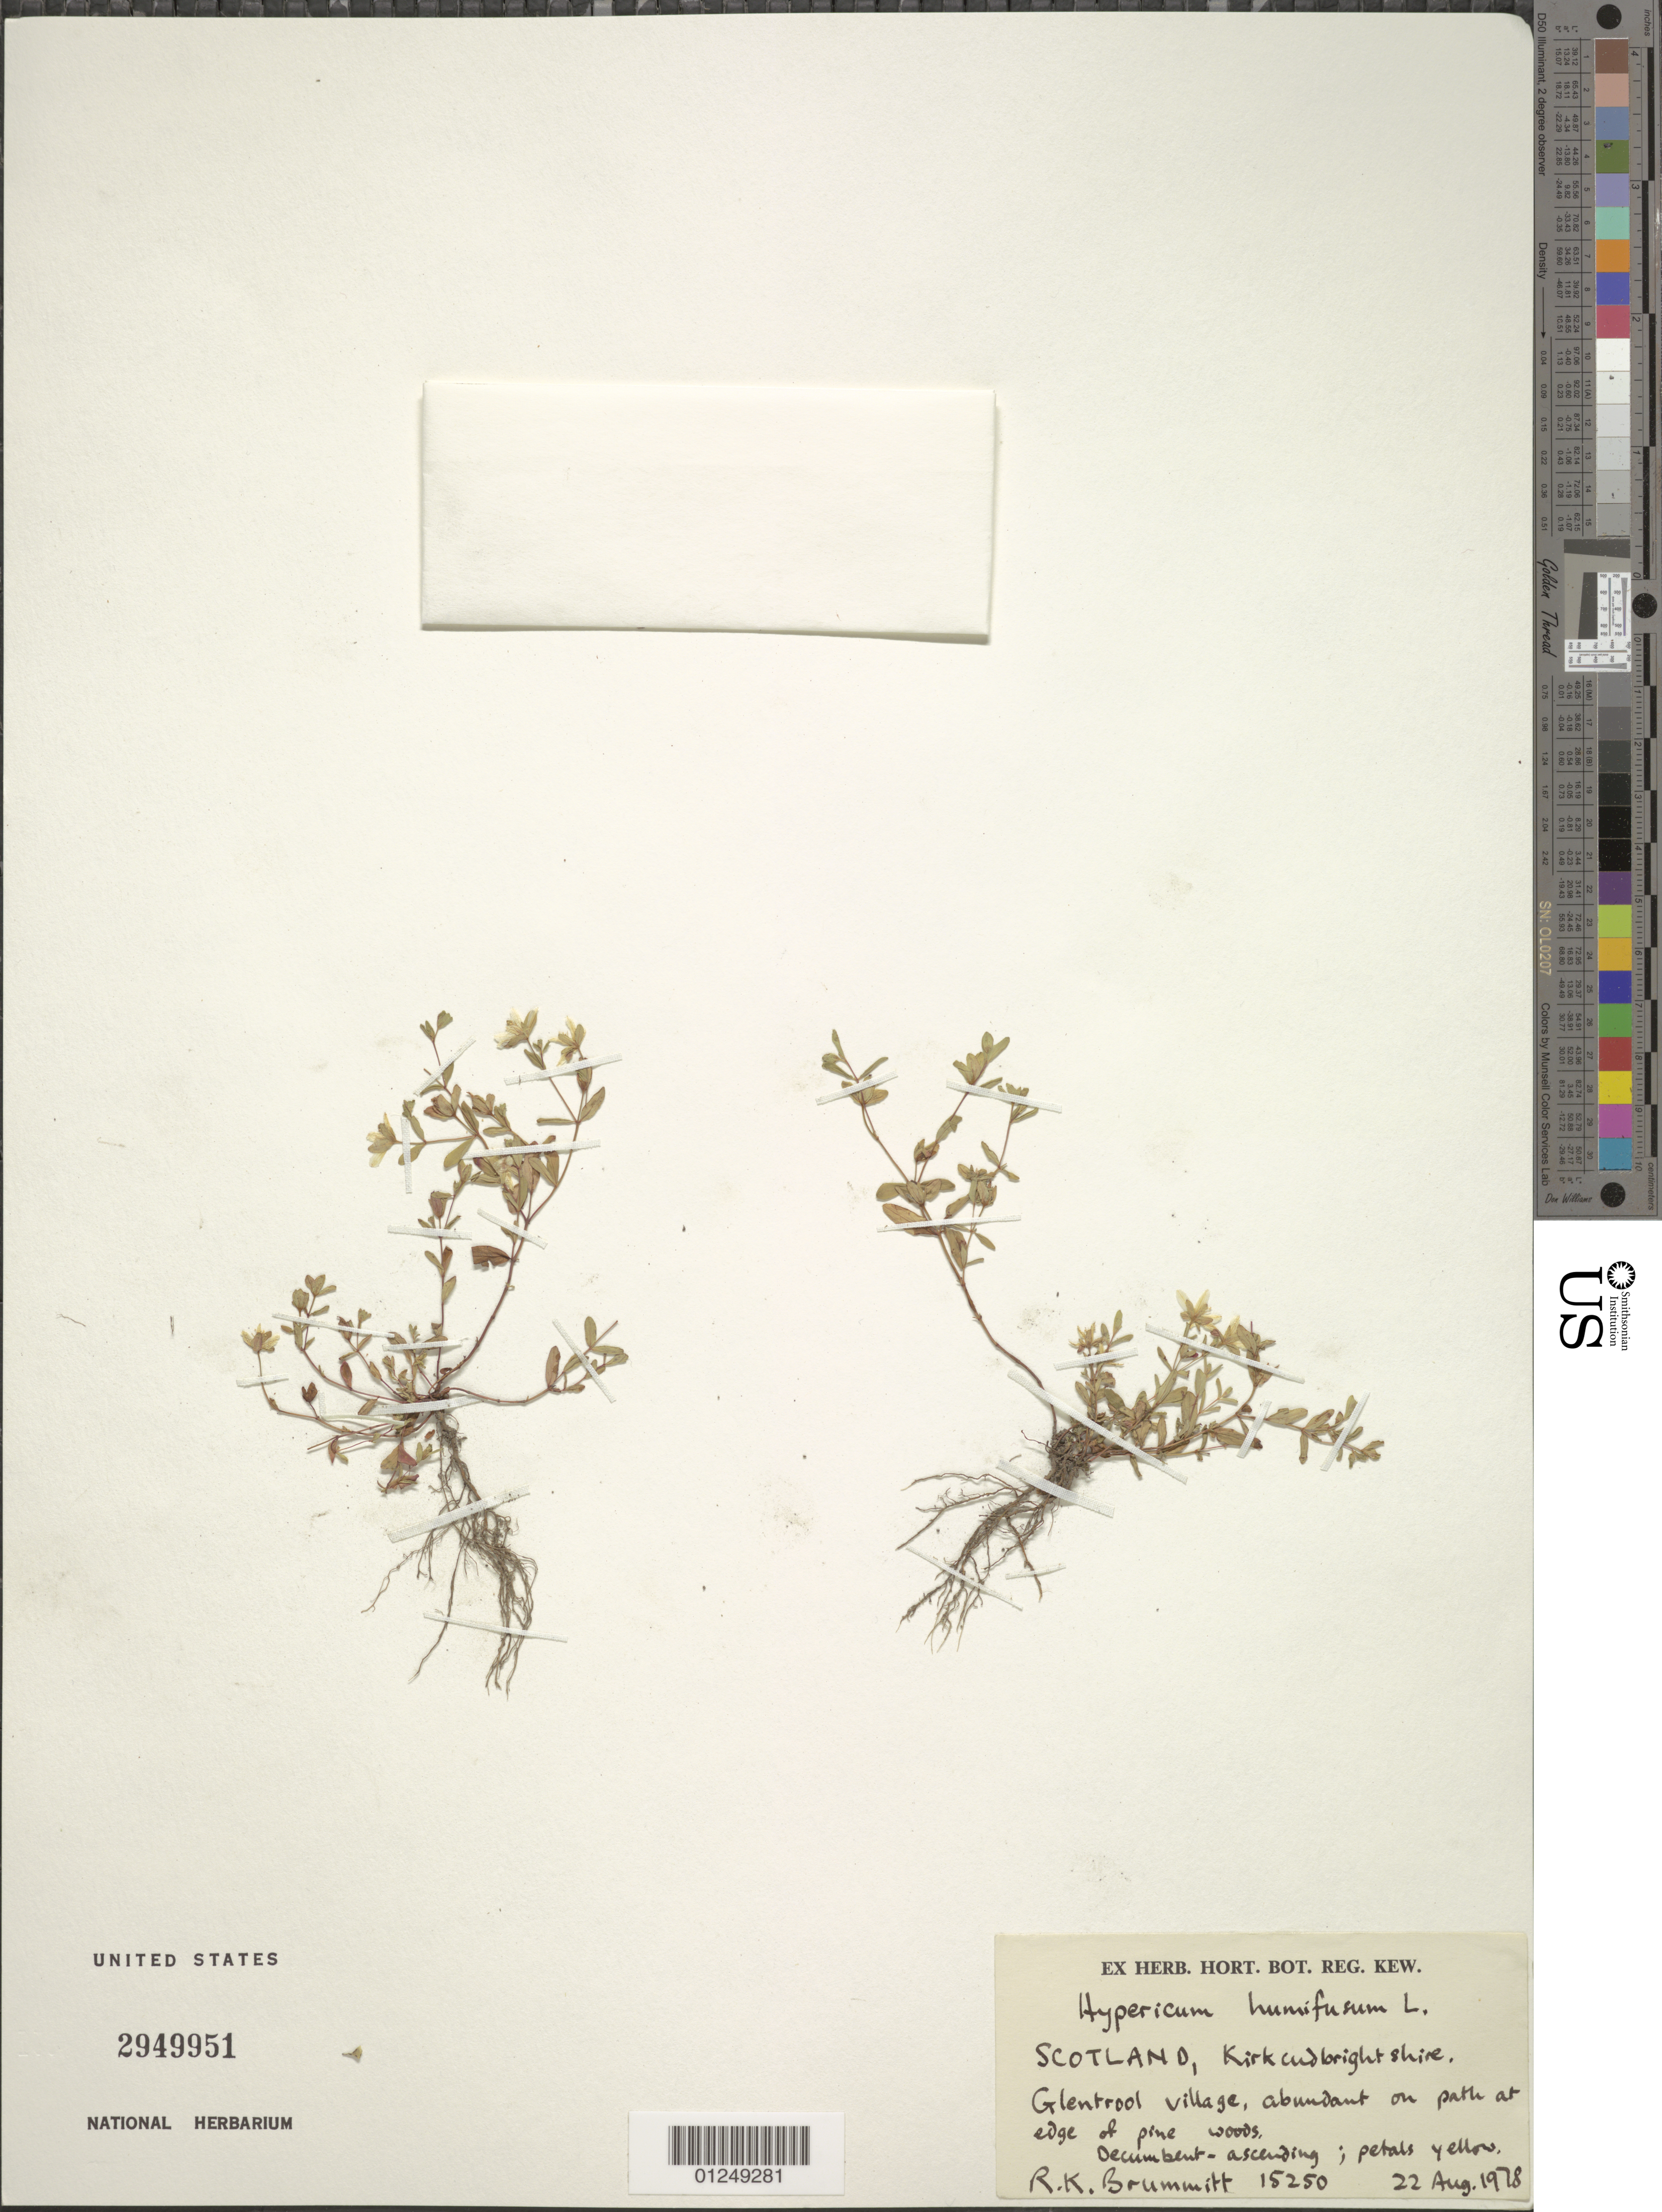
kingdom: Plantae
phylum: Tracheophyta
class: Magnoliopsida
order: Malpighiales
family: Hypericaceae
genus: Hypericum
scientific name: Hypericum humifusum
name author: L.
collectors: R. K. Brummitt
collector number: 15250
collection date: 1978-08-22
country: United Kingdom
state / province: Scotland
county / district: Dumfries and Galloway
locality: Glentrool village, Kirkcudbrightshire, SW Scotland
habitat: On path at edge of pine woods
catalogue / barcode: US 2949951